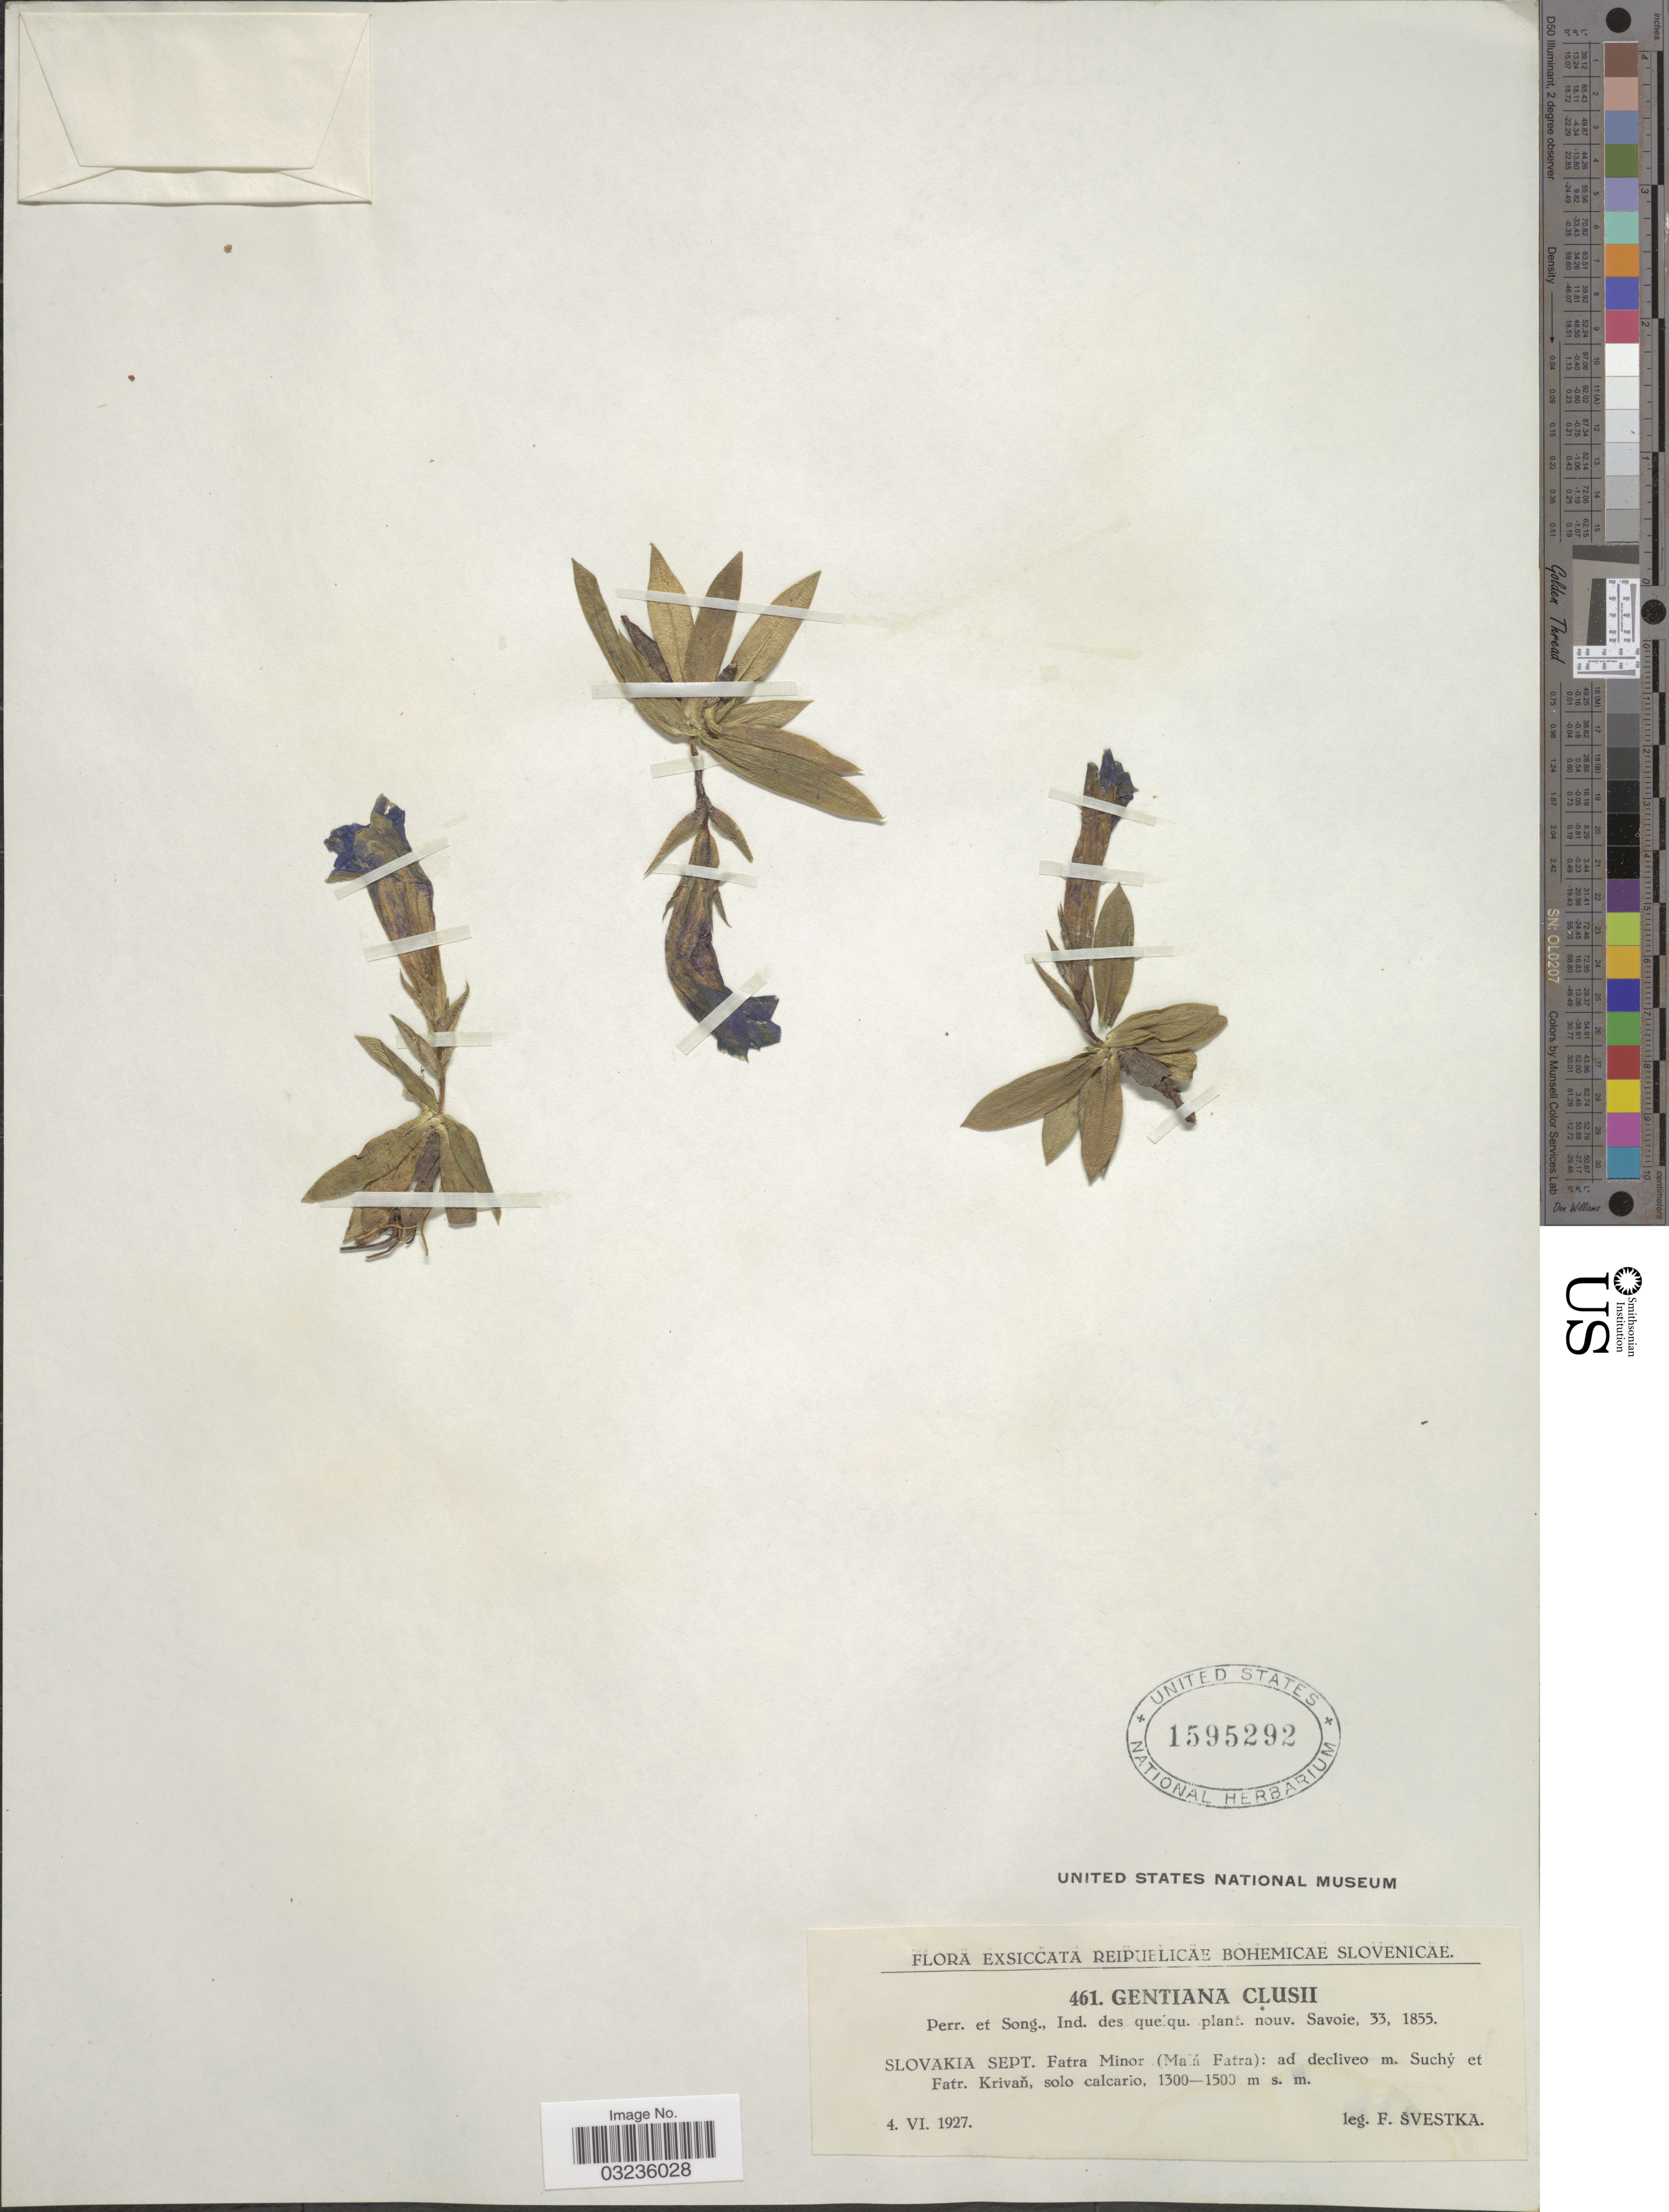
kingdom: Plantae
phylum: Tracheophyta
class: Magnoliopsida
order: Gentianales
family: Gentianaceae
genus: Gentiana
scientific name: Gentiana clusii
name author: Perr. & Songeon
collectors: F. Svestka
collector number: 461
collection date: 1927-06-04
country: Slovakia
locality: Slovakia Sept. Fatra Minor (Malá Fatra): ad decliveo m. Suchý et Fatr. Krivan, solo calcario.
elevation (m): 1300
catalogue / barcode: US 1595292